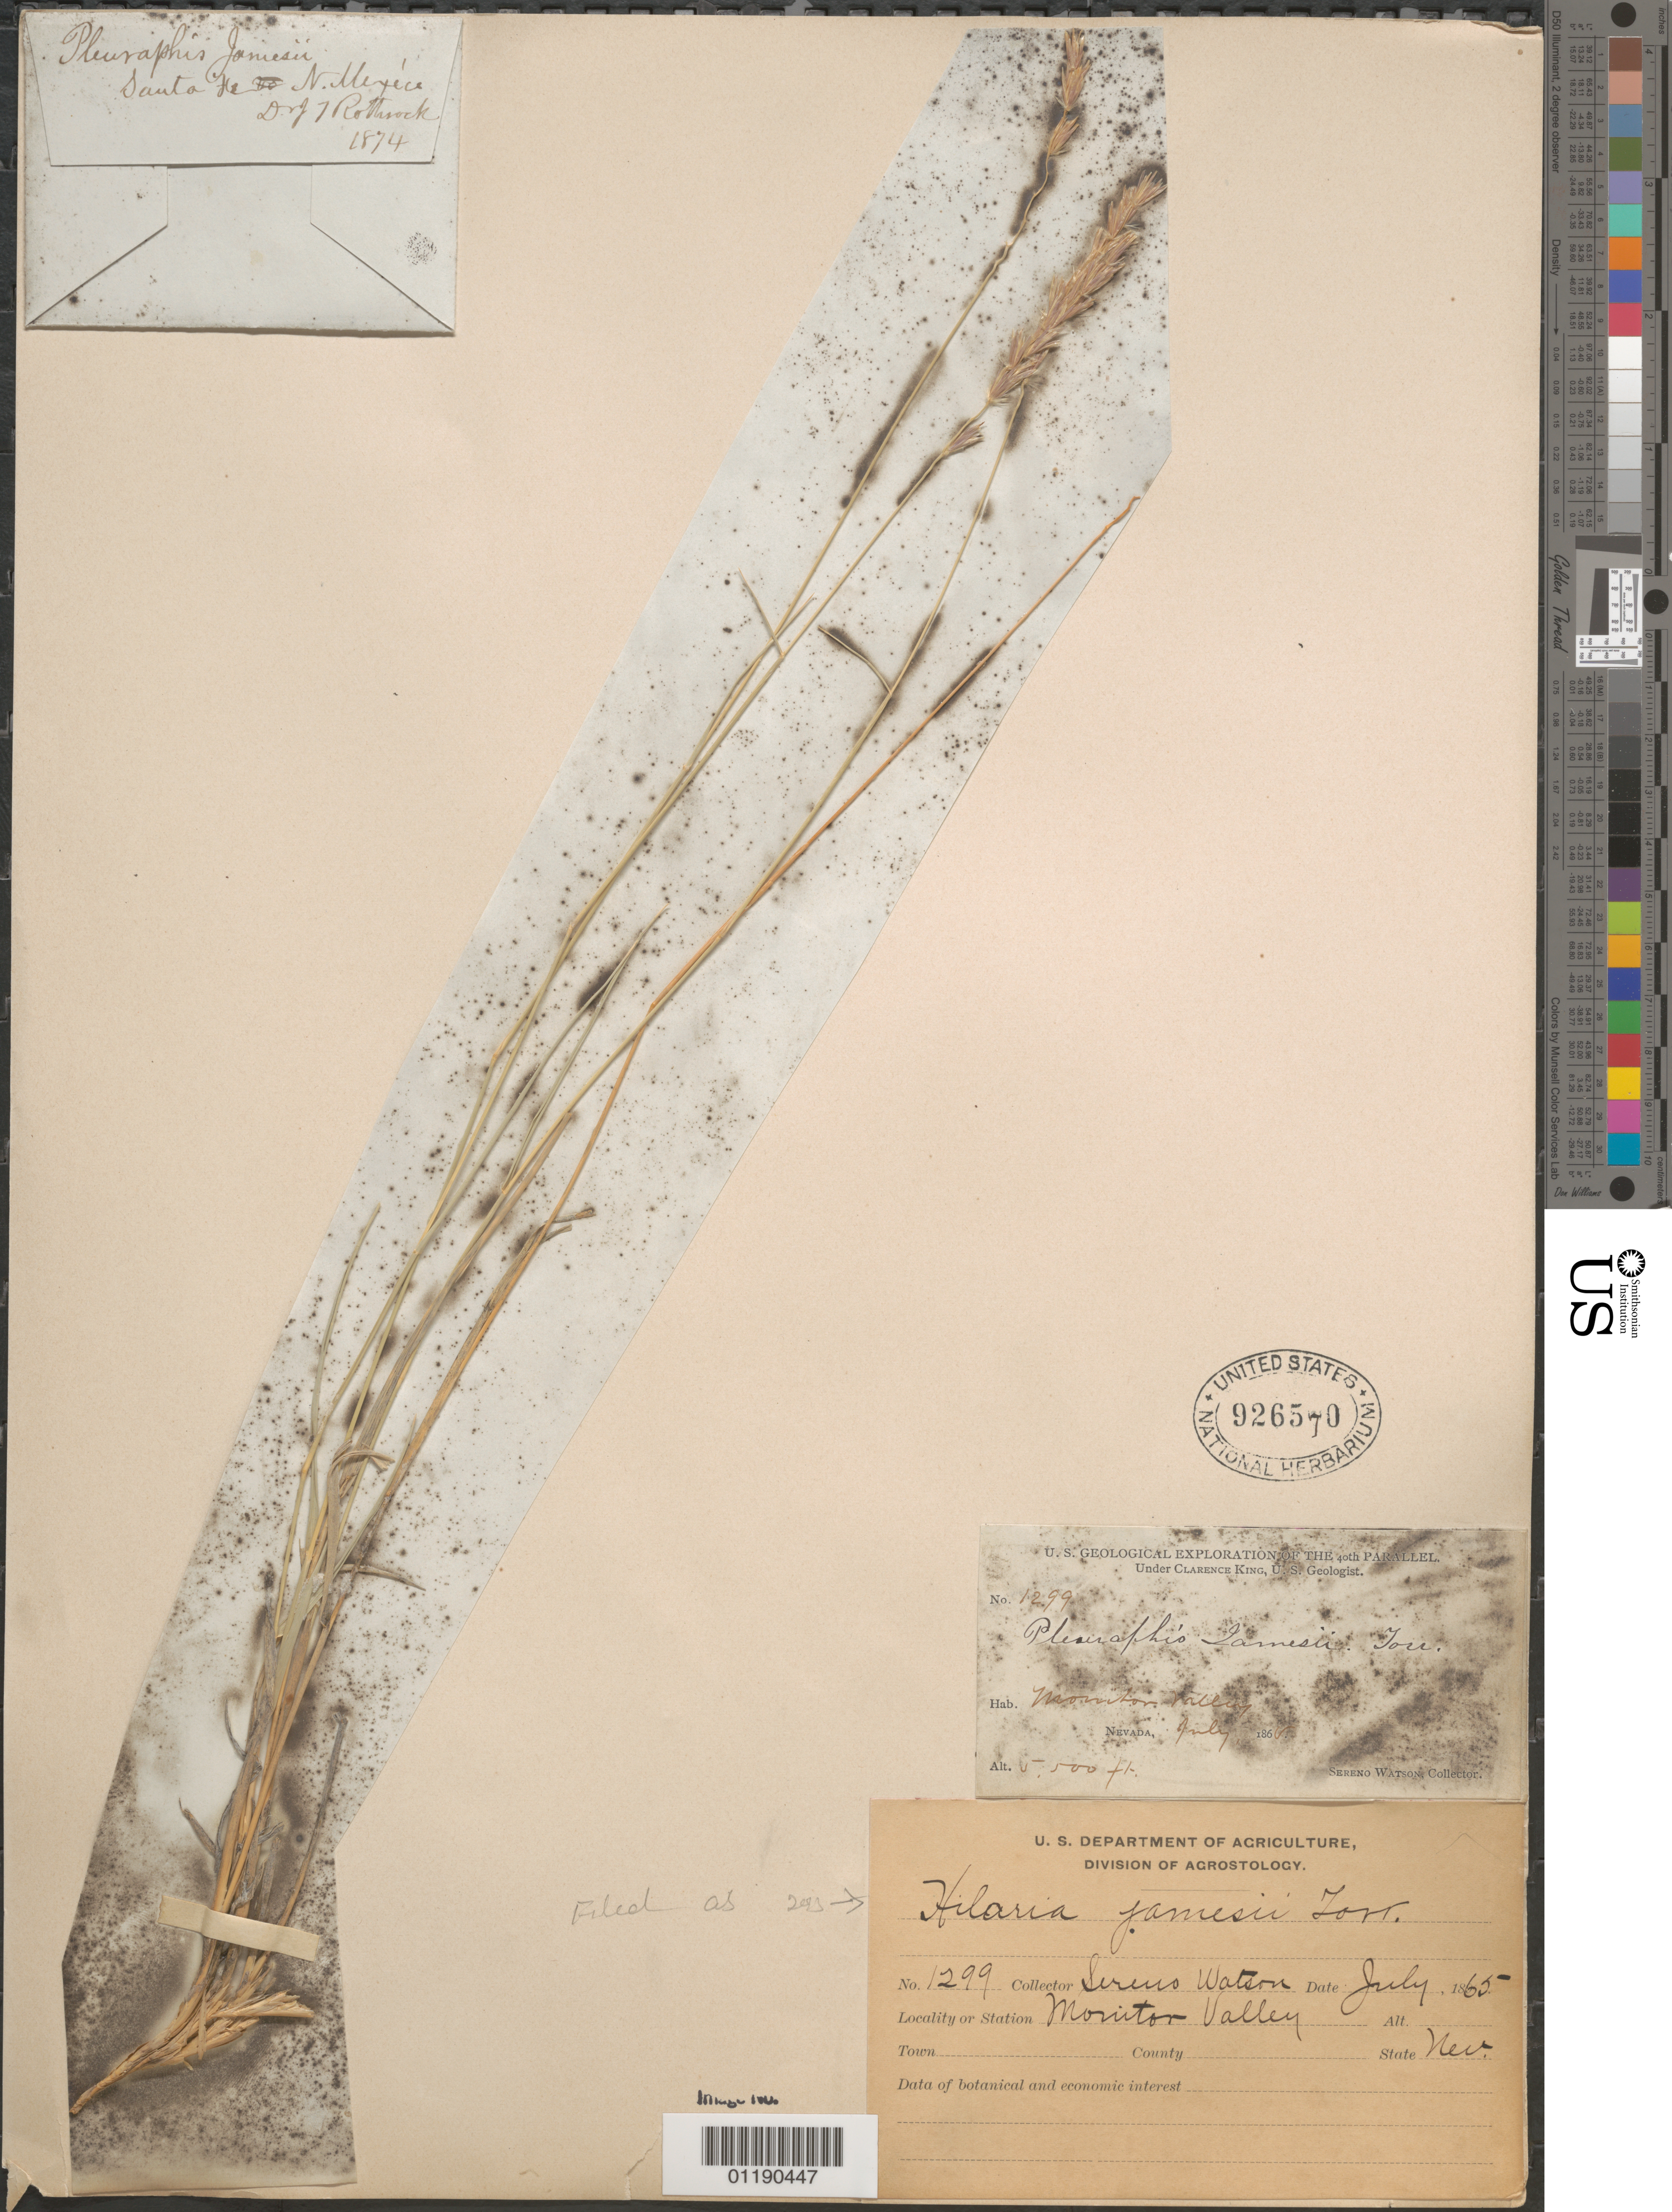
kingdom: Plantae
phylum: Tracheophyta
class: Liliopsida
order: Poales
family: Poaceae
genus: Hilaria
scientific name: Hilaria jamesii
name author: (Torr.) Benth.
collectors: S. Watson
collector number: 1299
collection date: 1868-07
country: United States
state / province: Nevada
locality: Monitor Valley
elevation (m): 1676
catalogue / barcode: US 926570